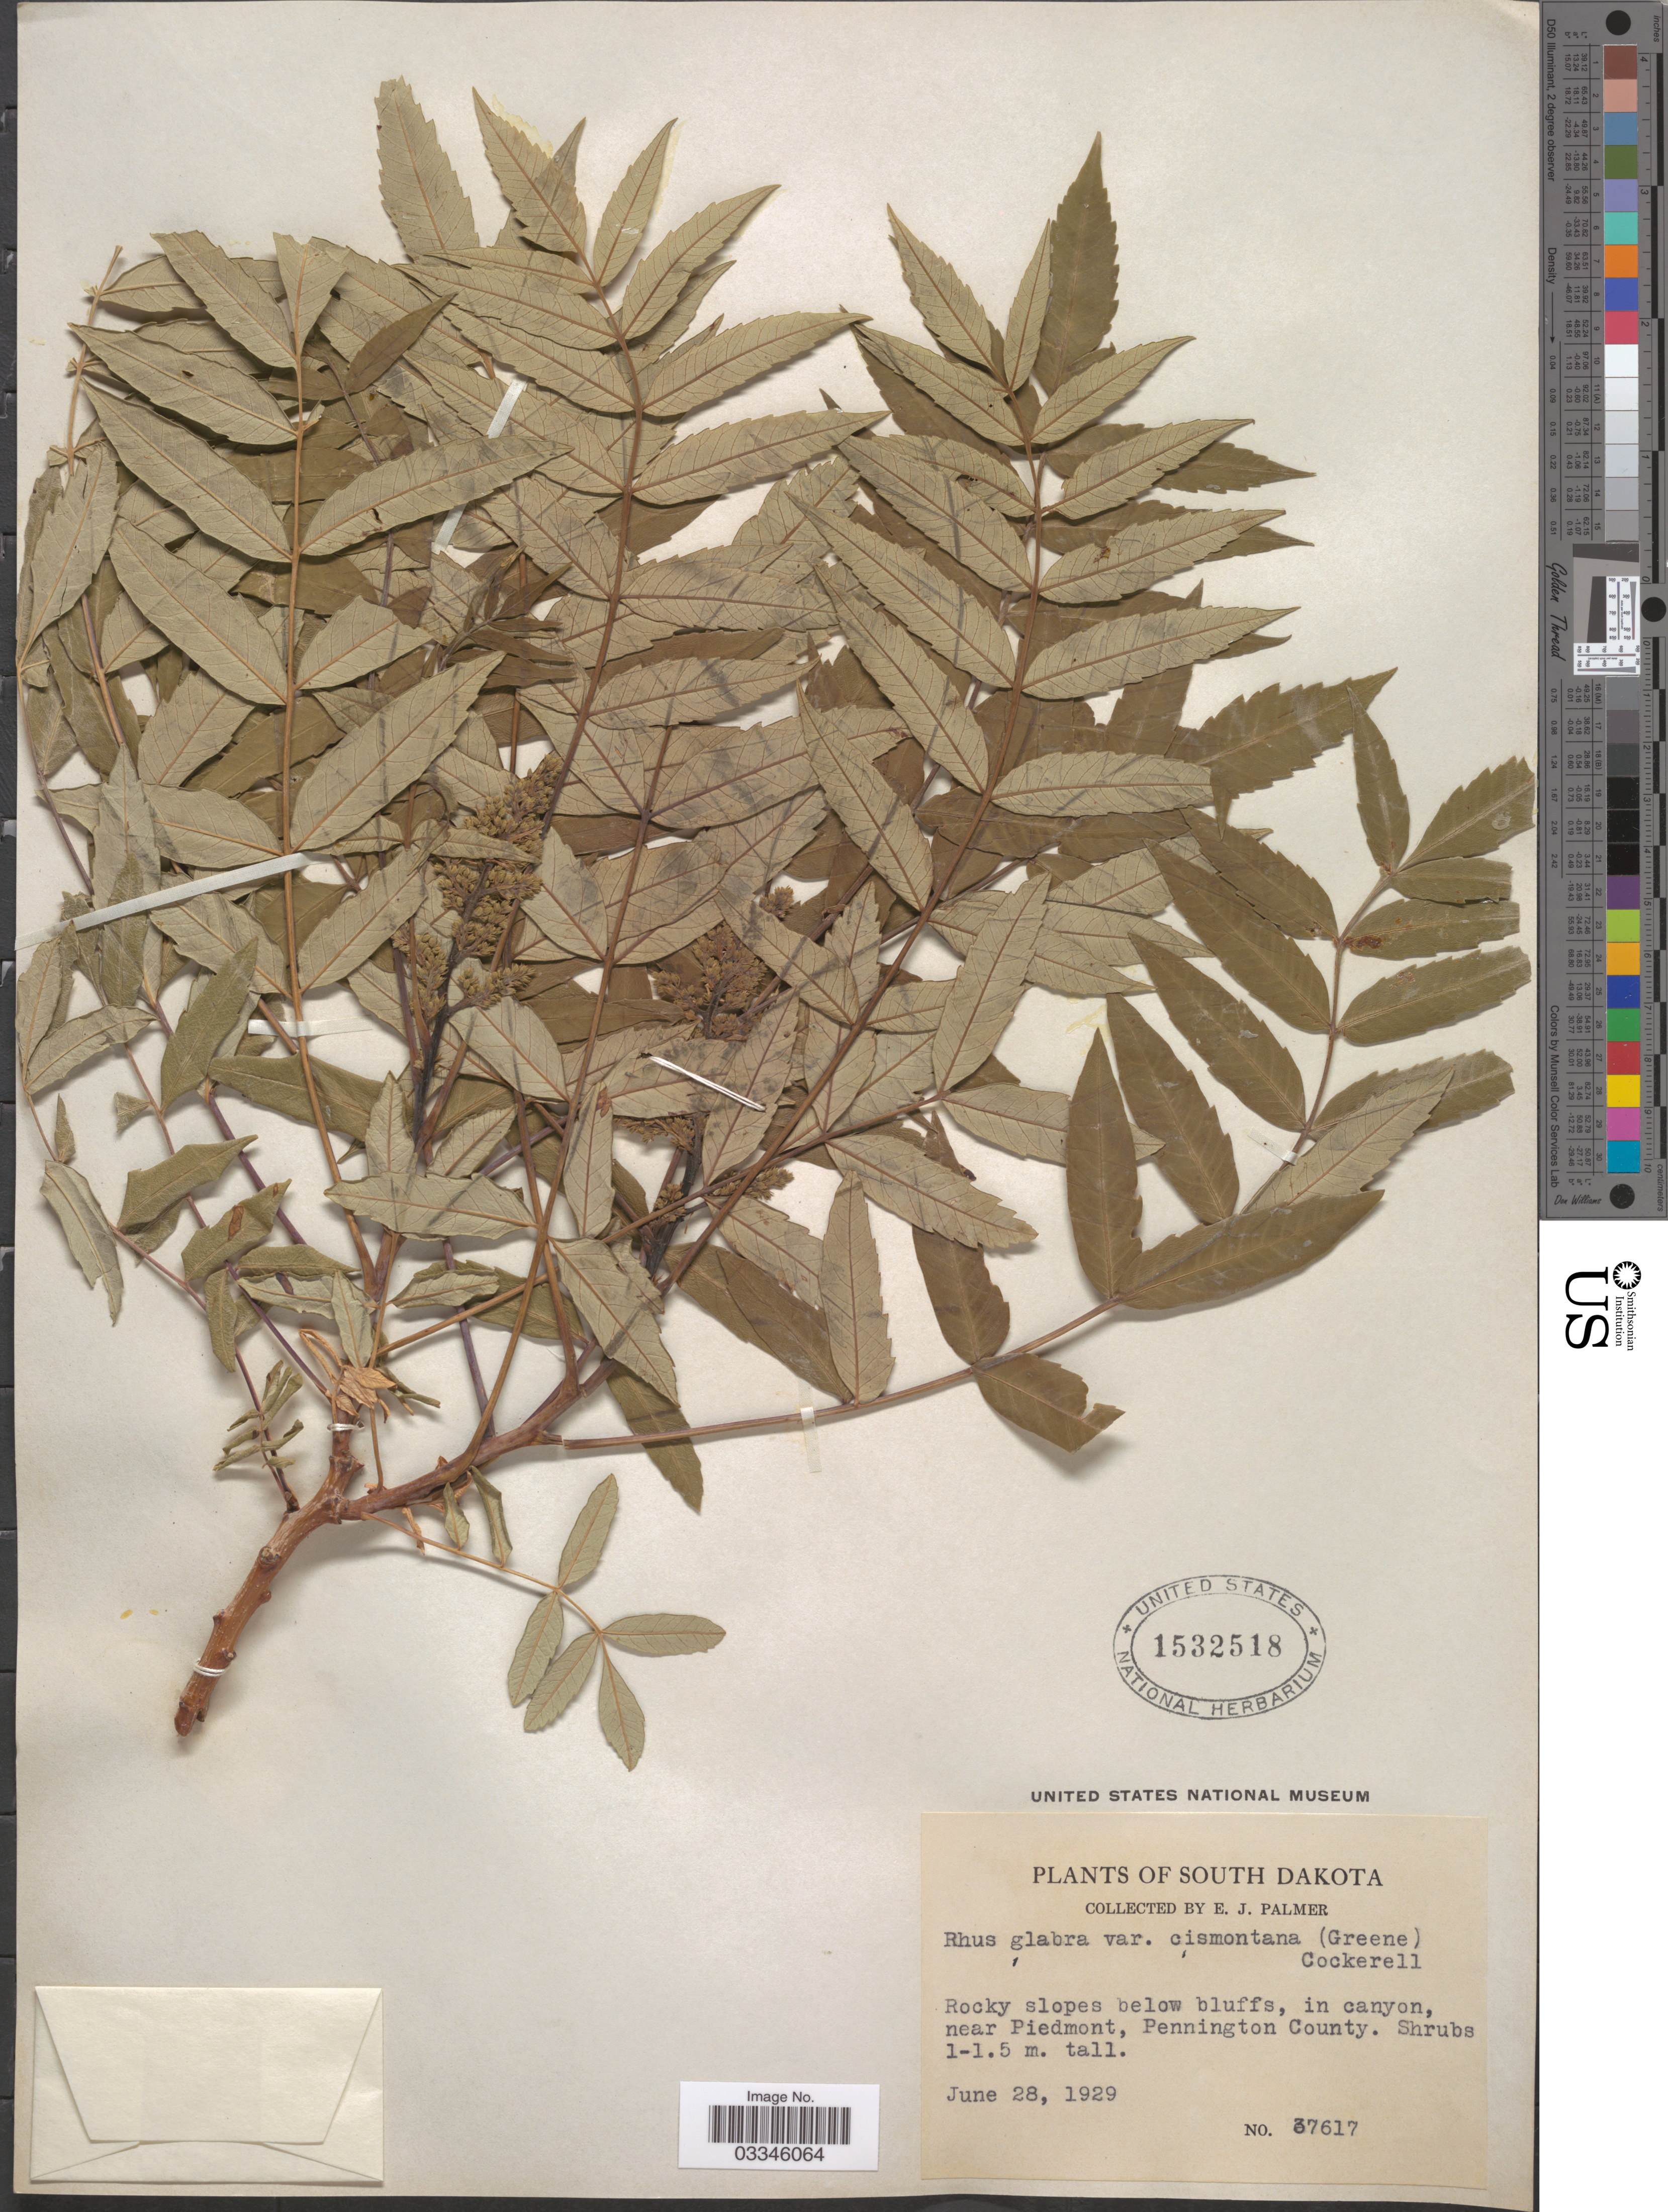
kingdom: Plantae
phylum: Tracheophyta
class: Magnoliopsida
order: Sapindales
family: Anacardiaceae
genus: Rhus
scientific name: Rhus glabra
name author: L.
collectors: E. J. Palmer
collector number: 37617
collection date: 1929-06-28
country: United States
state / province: South Dakota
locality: Near Piedmont, Pennington County.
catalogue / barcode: US 1532518